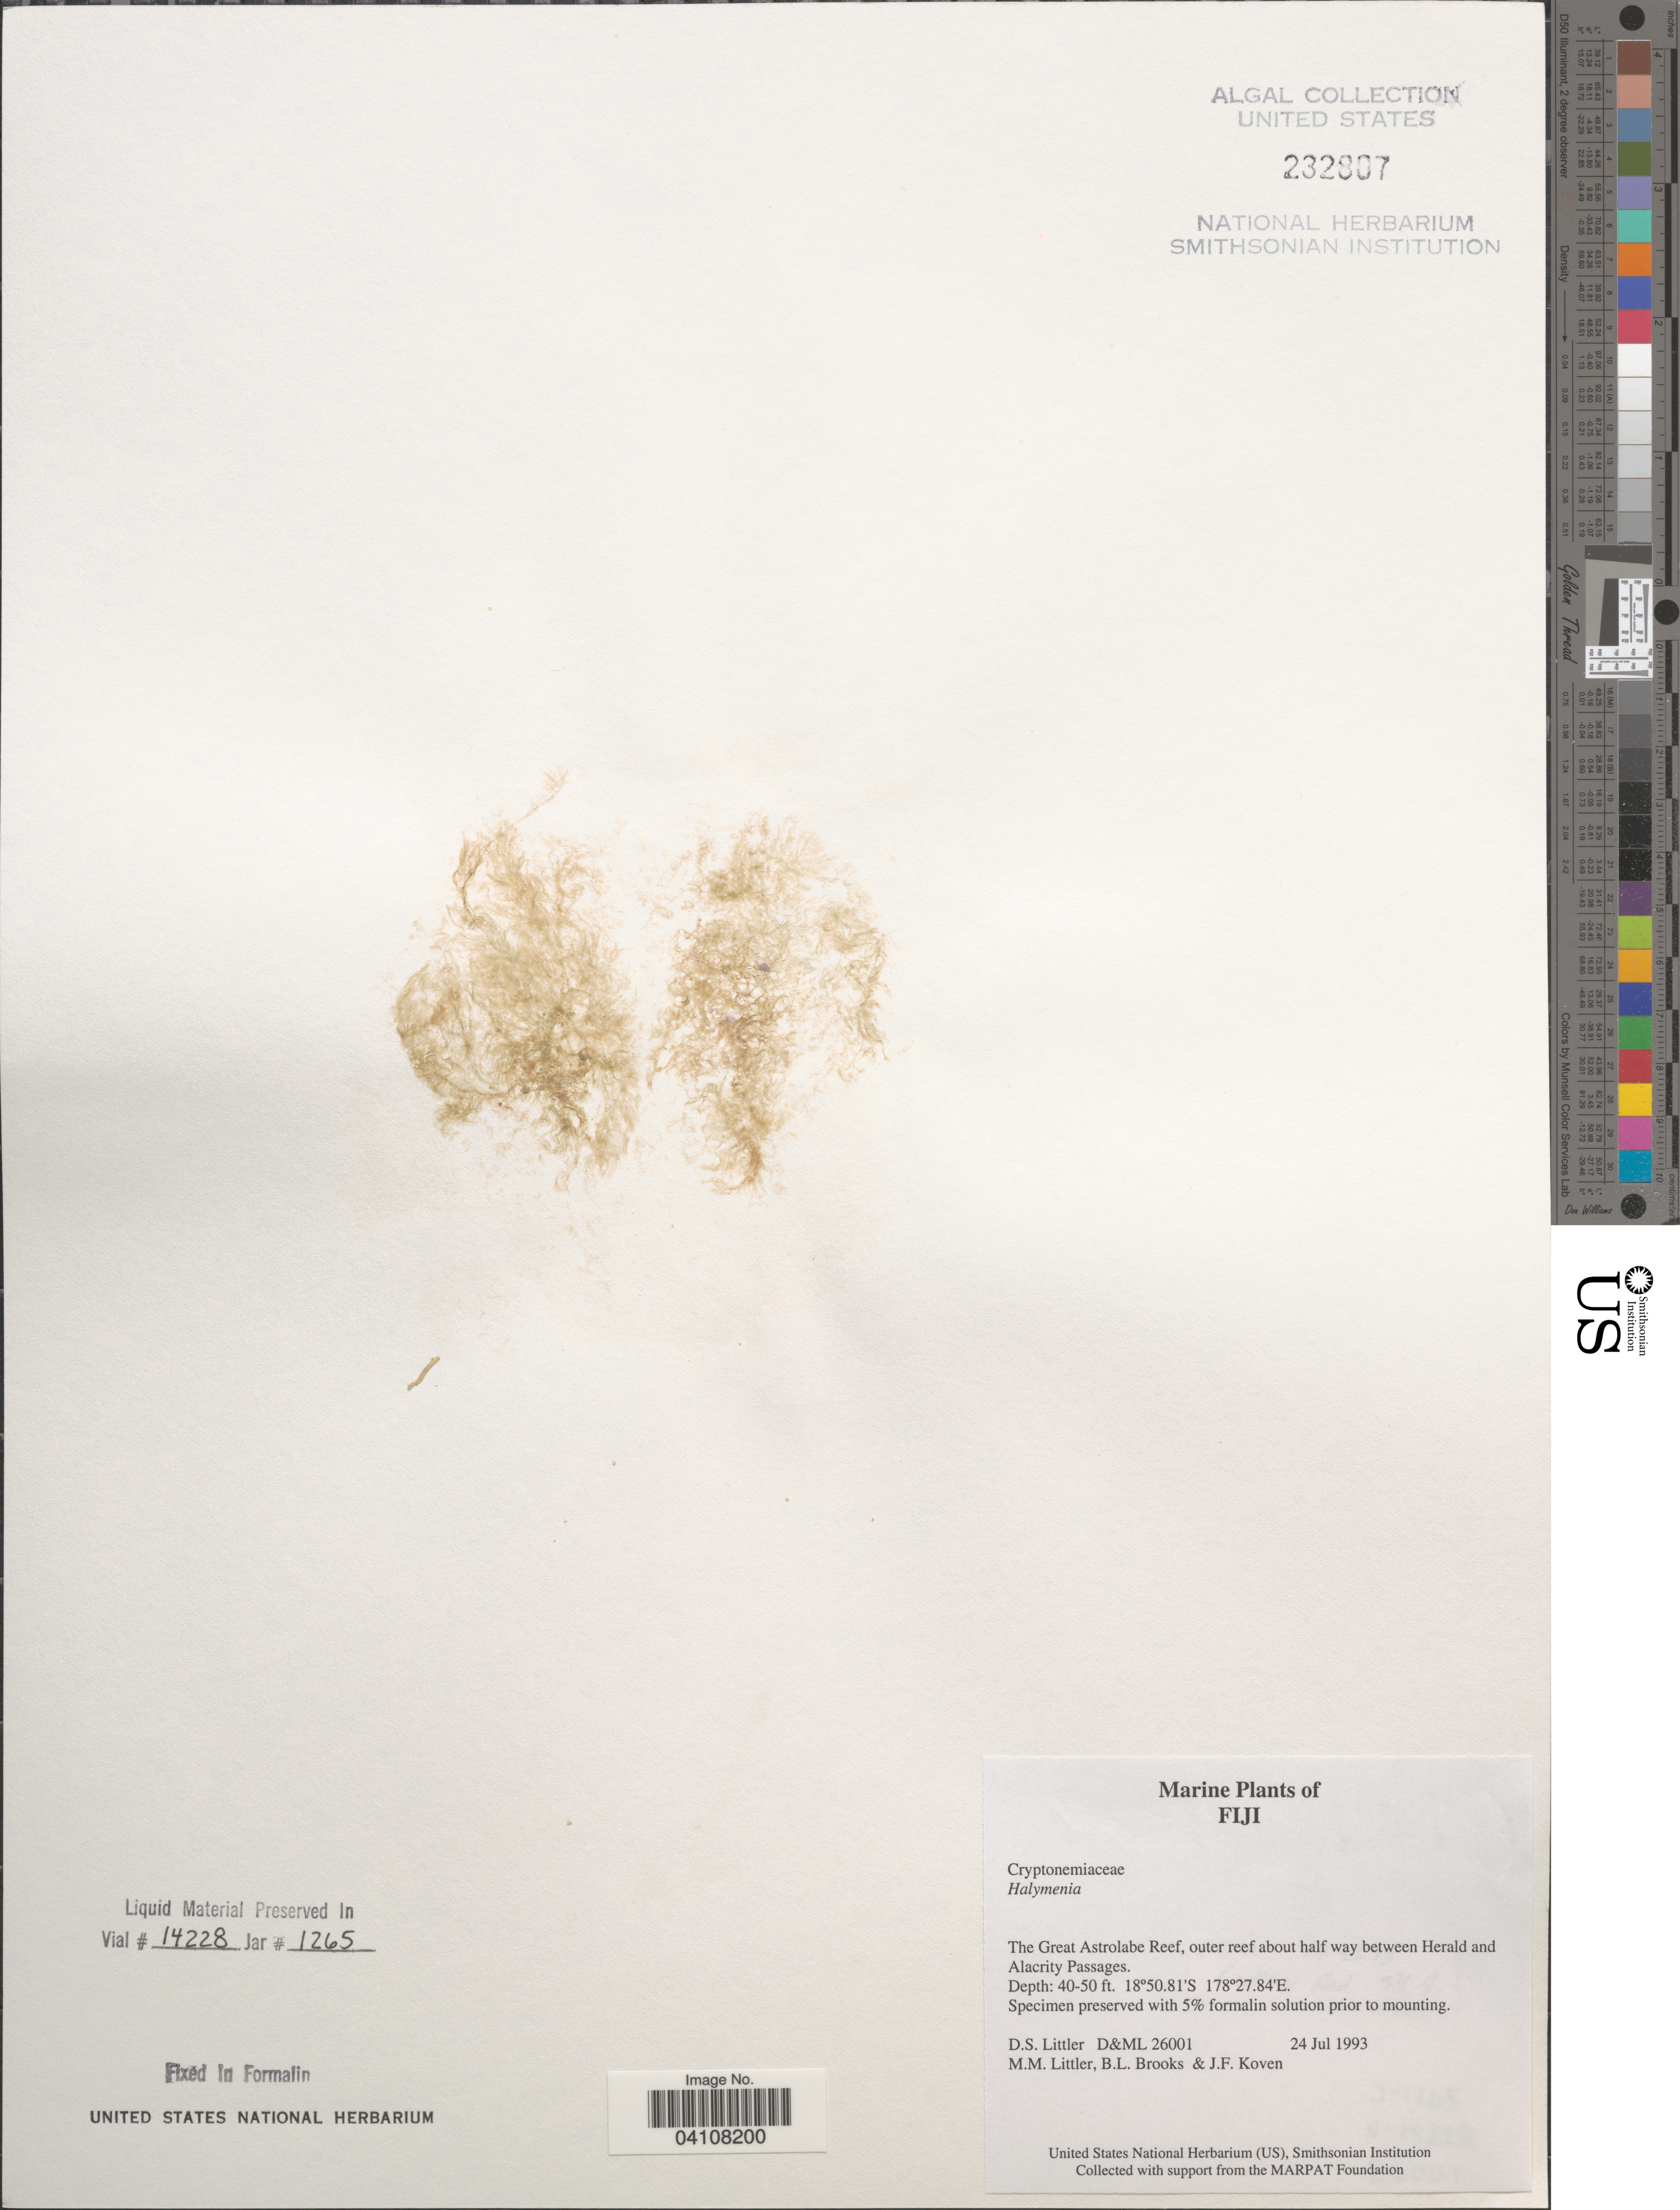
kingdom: Plantae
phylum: Rhodophyta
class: Florideophyceae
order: Halymeniales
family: Halymeniaceae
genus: Halymenia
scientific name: Halymenia sp.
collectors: D. S. Littler, B. Brooks & J. Koven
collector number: D&ML26001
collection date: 1993-07-24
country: Fiji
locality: The Great Astrolabe Reef, outer reef about half way between Herald and Alacrity Passages.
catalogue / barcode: US 232807